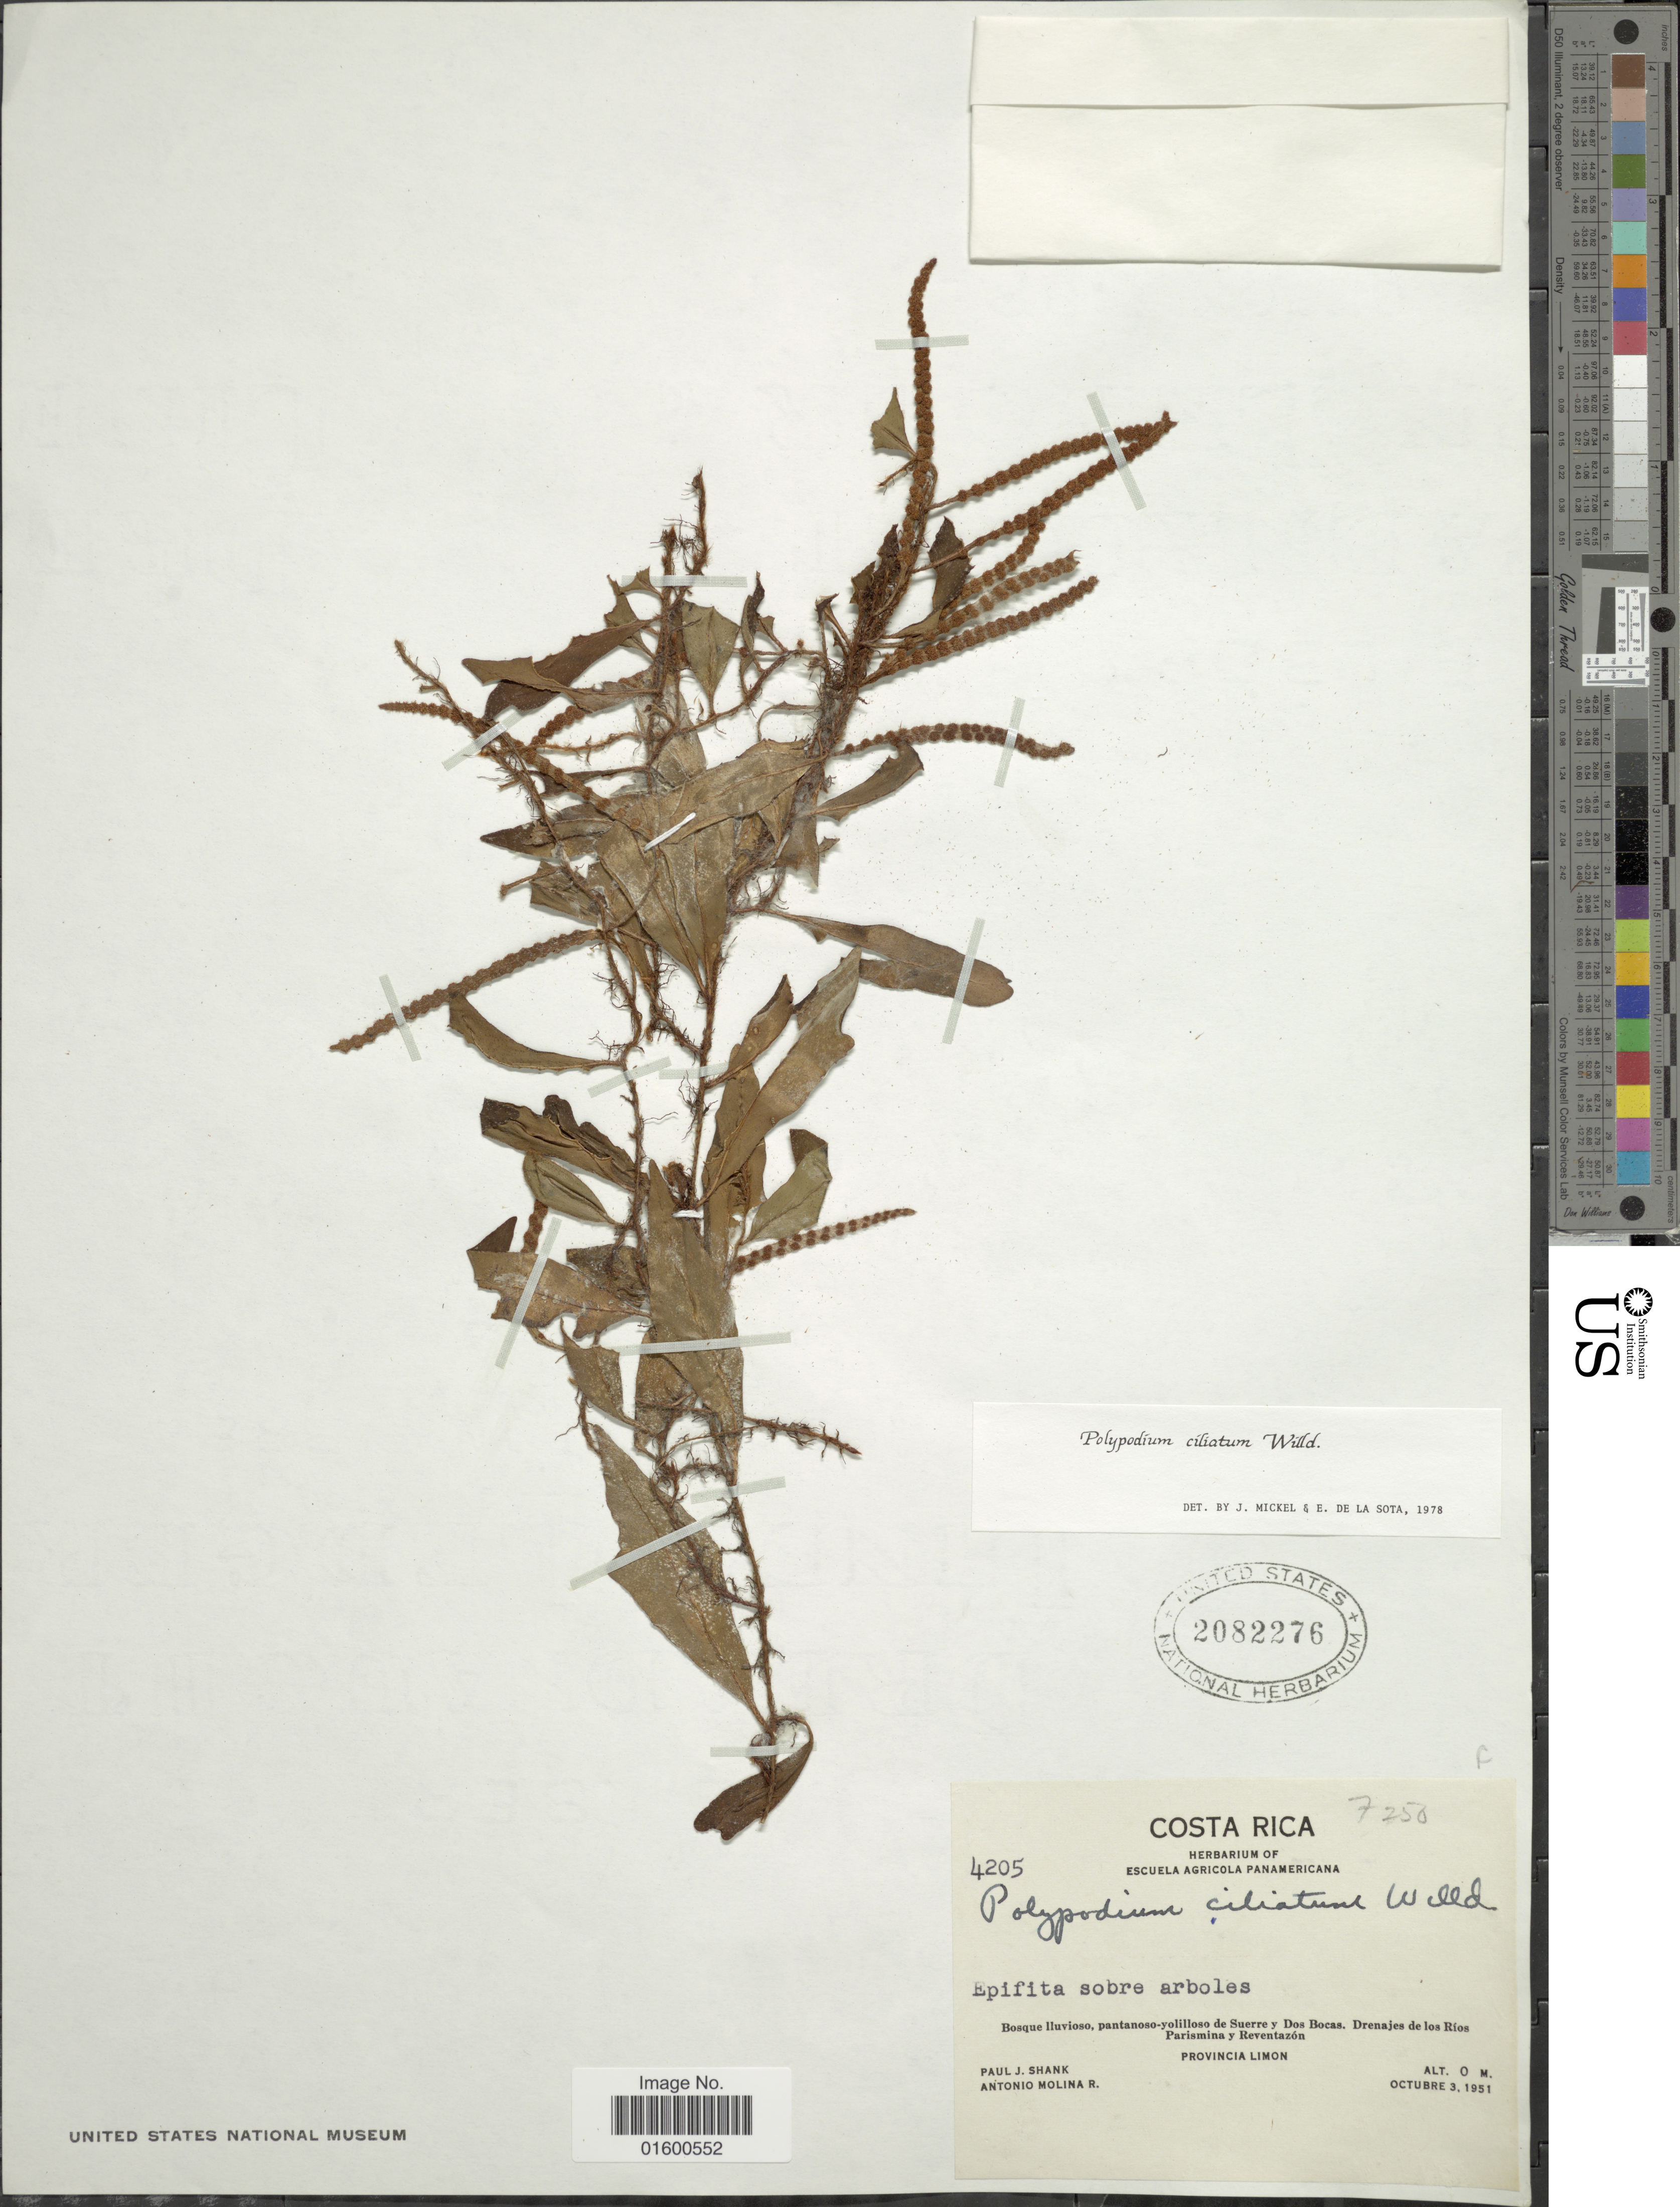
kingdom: Plantae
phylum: Tracheophyta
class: Polypodiopsida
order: Polypodiales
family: Polypodiaceae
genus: Microgramma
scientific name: Microgramma reptans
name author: (Cav.) A.R. Sm.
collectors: P. J. Shank & A. Molina R.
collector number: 4205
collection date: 1951-10-03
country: Costa Rica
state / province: Limón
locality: Boque lluvioso, pantanoso-yolilloso de Suerre y Dos Bocas, Drenajes de los Rios Parismina y Reventazon, Provincia Limon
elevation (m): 0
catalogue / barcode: US 2082276